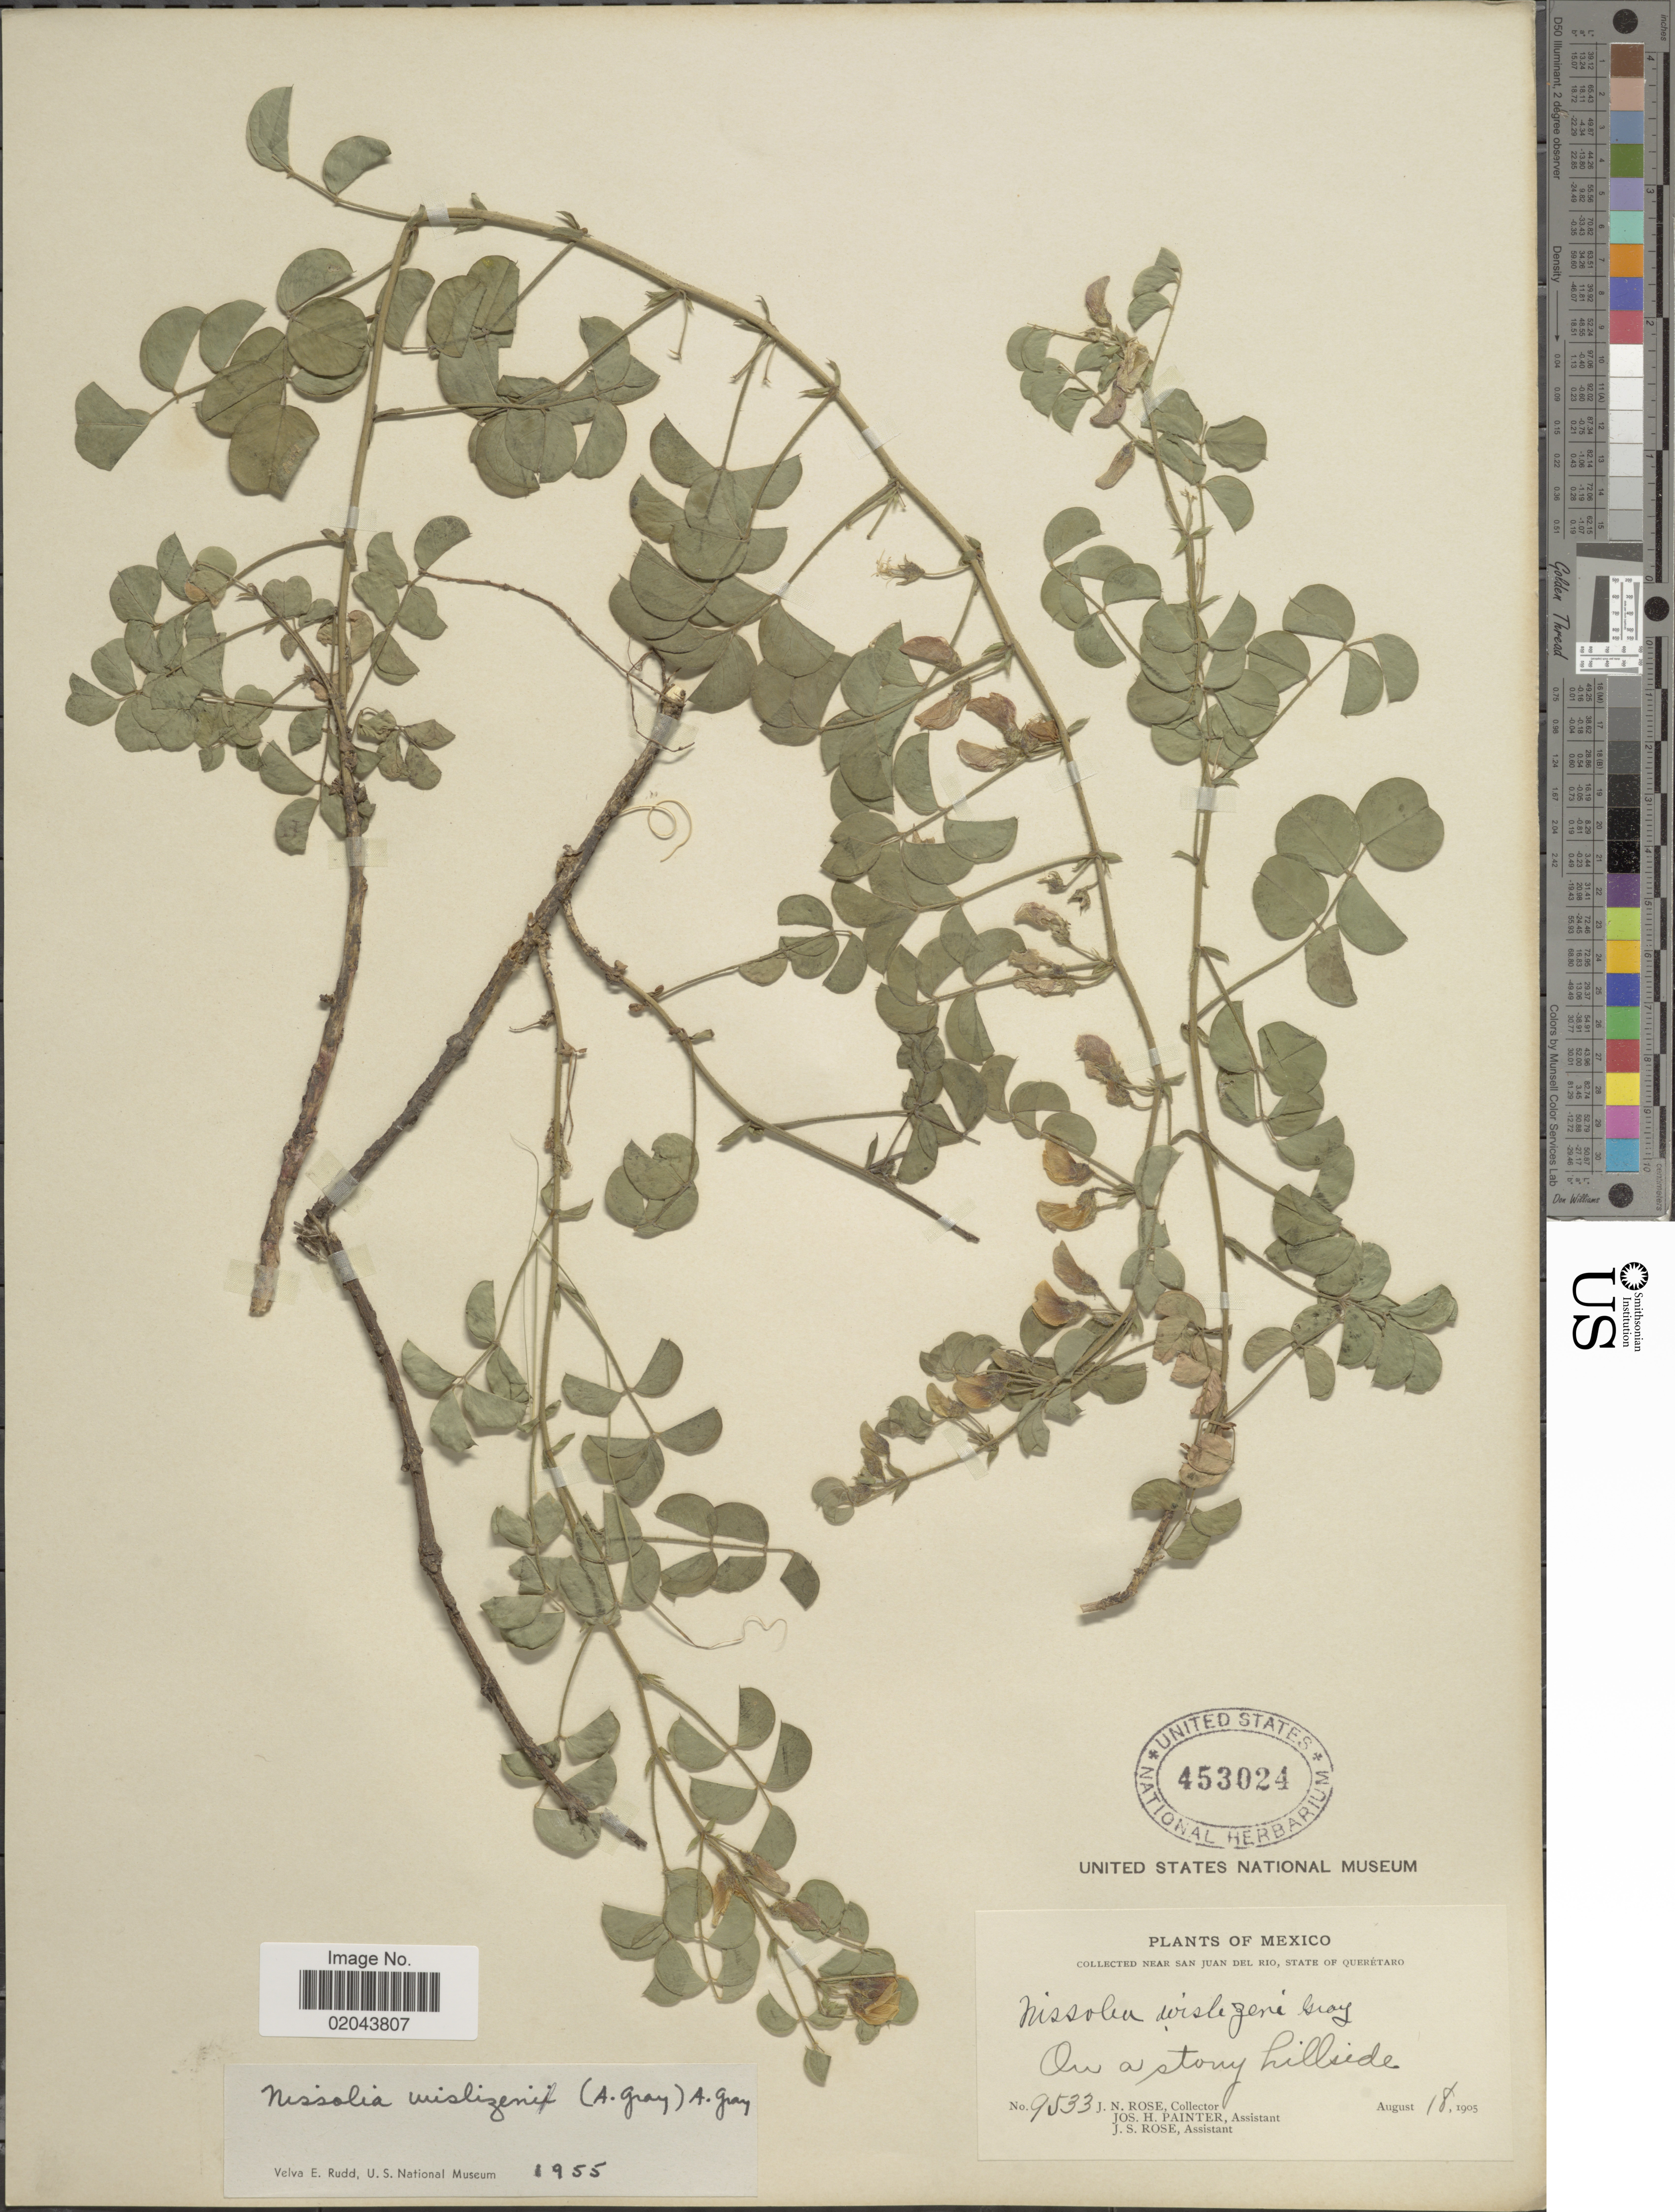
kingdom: Plantae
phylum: Tracheophyta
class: Magnoliopsida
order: Fabales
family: Fabaceae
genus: Nissolia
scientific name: Nissolia wislizeni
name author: A. Gray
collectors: J. N. Rose, J. H. Painter & J. S. Rose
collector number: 9533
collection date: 1905-08-18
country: Mexico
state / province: Querétaro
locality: Near San Juan del Rio, on a stony hillside.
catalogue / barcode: US 453024